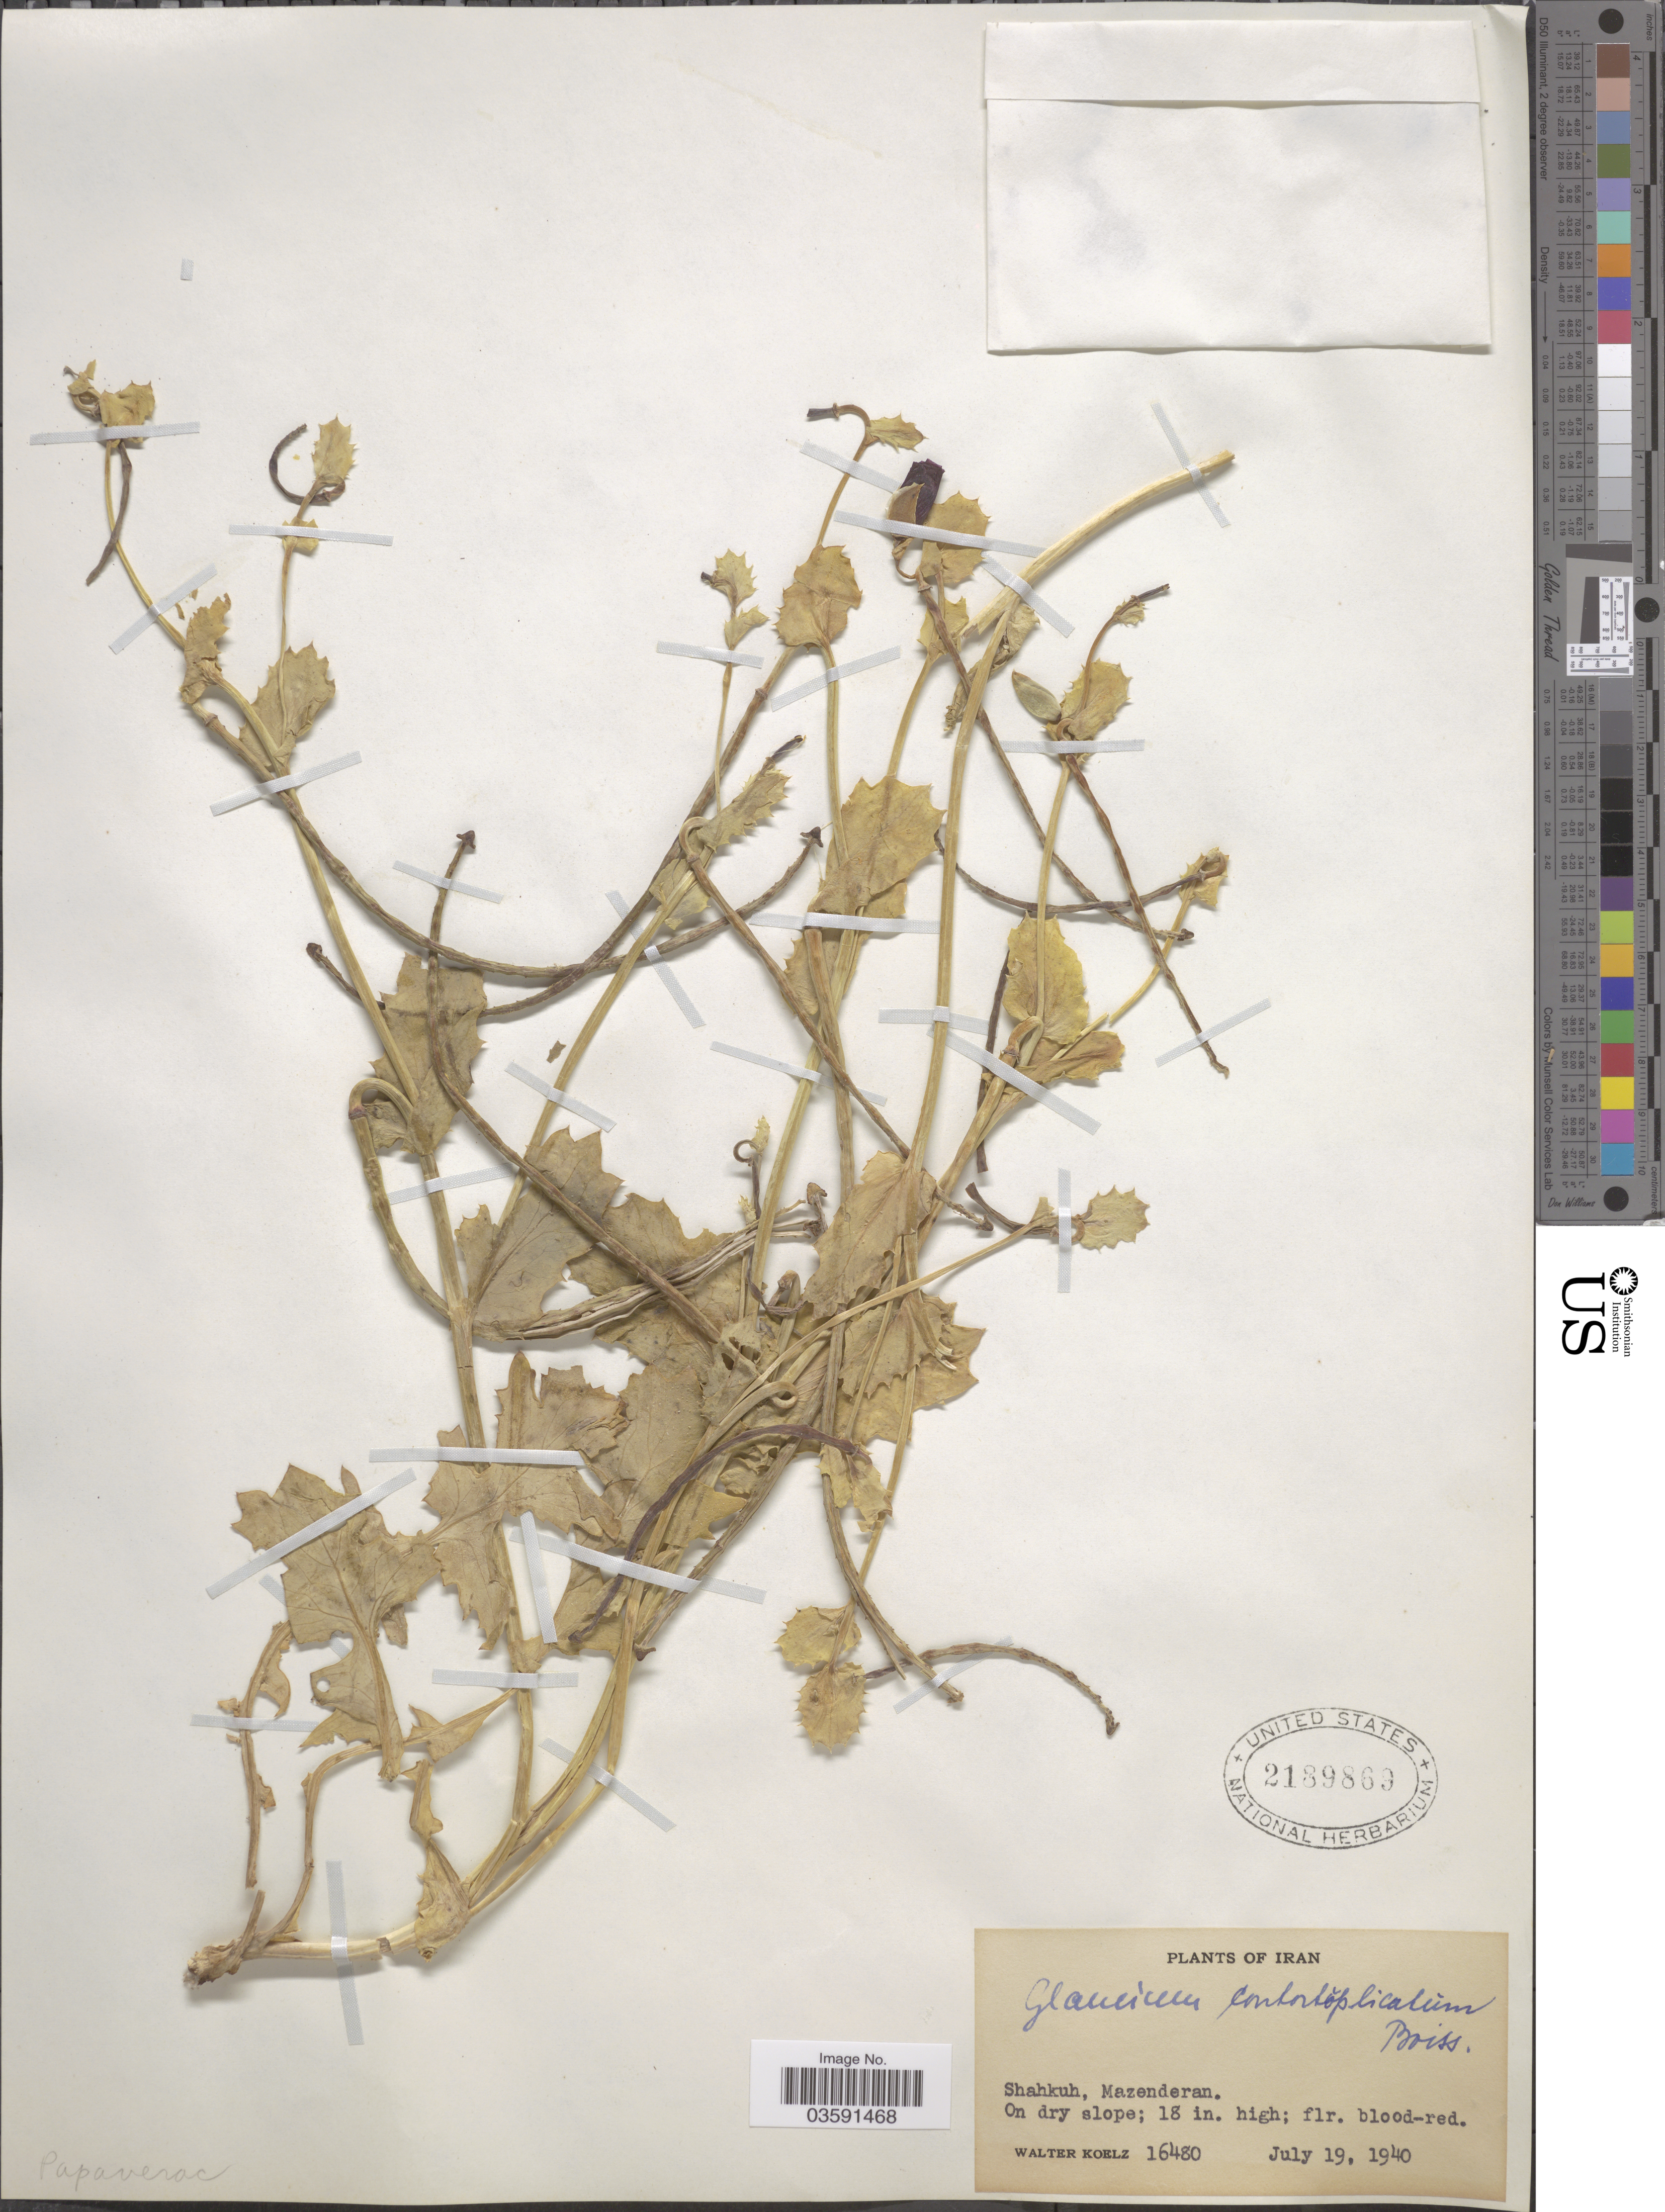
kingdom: Plantae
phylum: Tracheophyta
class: Magnoliopsida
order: Ranunculales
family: Papaveraceae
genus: Glaucium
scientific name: Glaucium contortuplicatum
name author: Boiss.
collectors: W. N. Koelz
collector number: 16480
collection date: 1940-07-19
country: Iran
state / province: Mazandaran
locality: Shahkuh.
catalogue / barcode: US 2189869